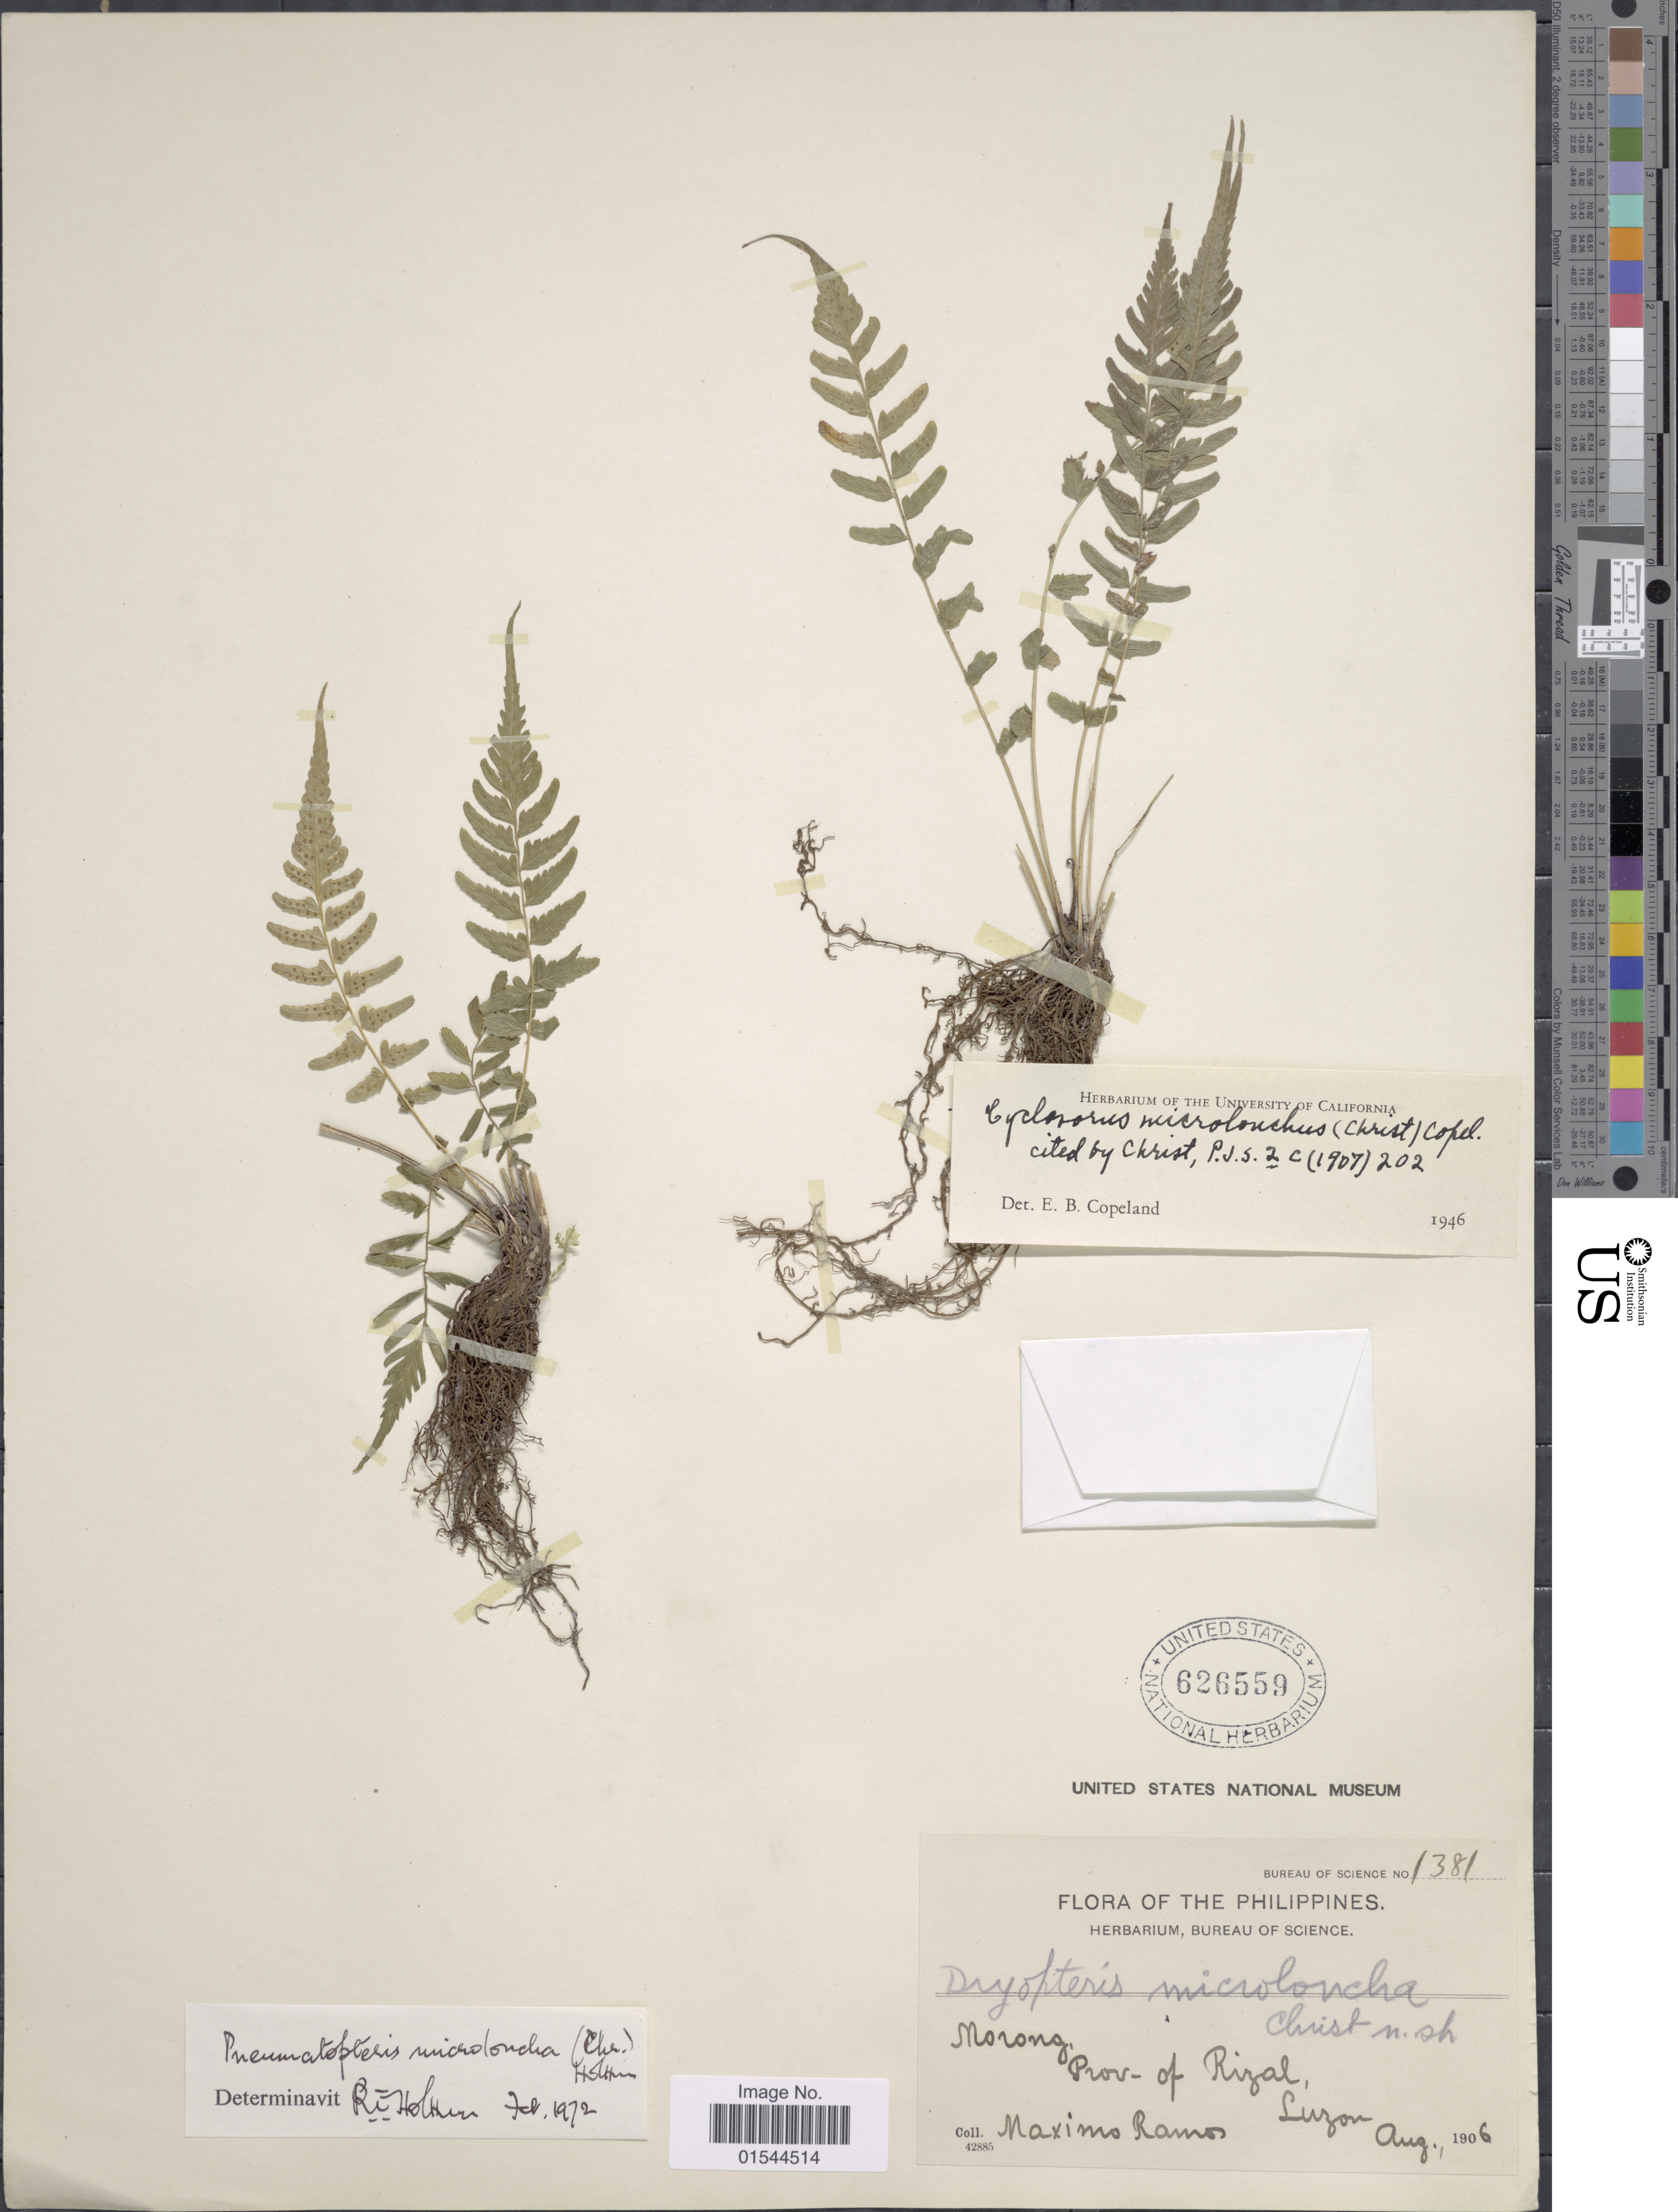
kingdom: Plantae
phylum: Tracheophyta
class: Polypodiopsida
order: Polypodiales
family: Thelypteridaceae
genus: Pneumatopteris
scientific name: Pneumatopteris microloncha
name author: (Christ) Holttum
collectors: M. Ramos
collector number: Bureau of science 1381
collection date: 1906-08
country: Philippines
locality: Morong, Prov. of Rizal, Luzon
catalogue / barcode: US 626559